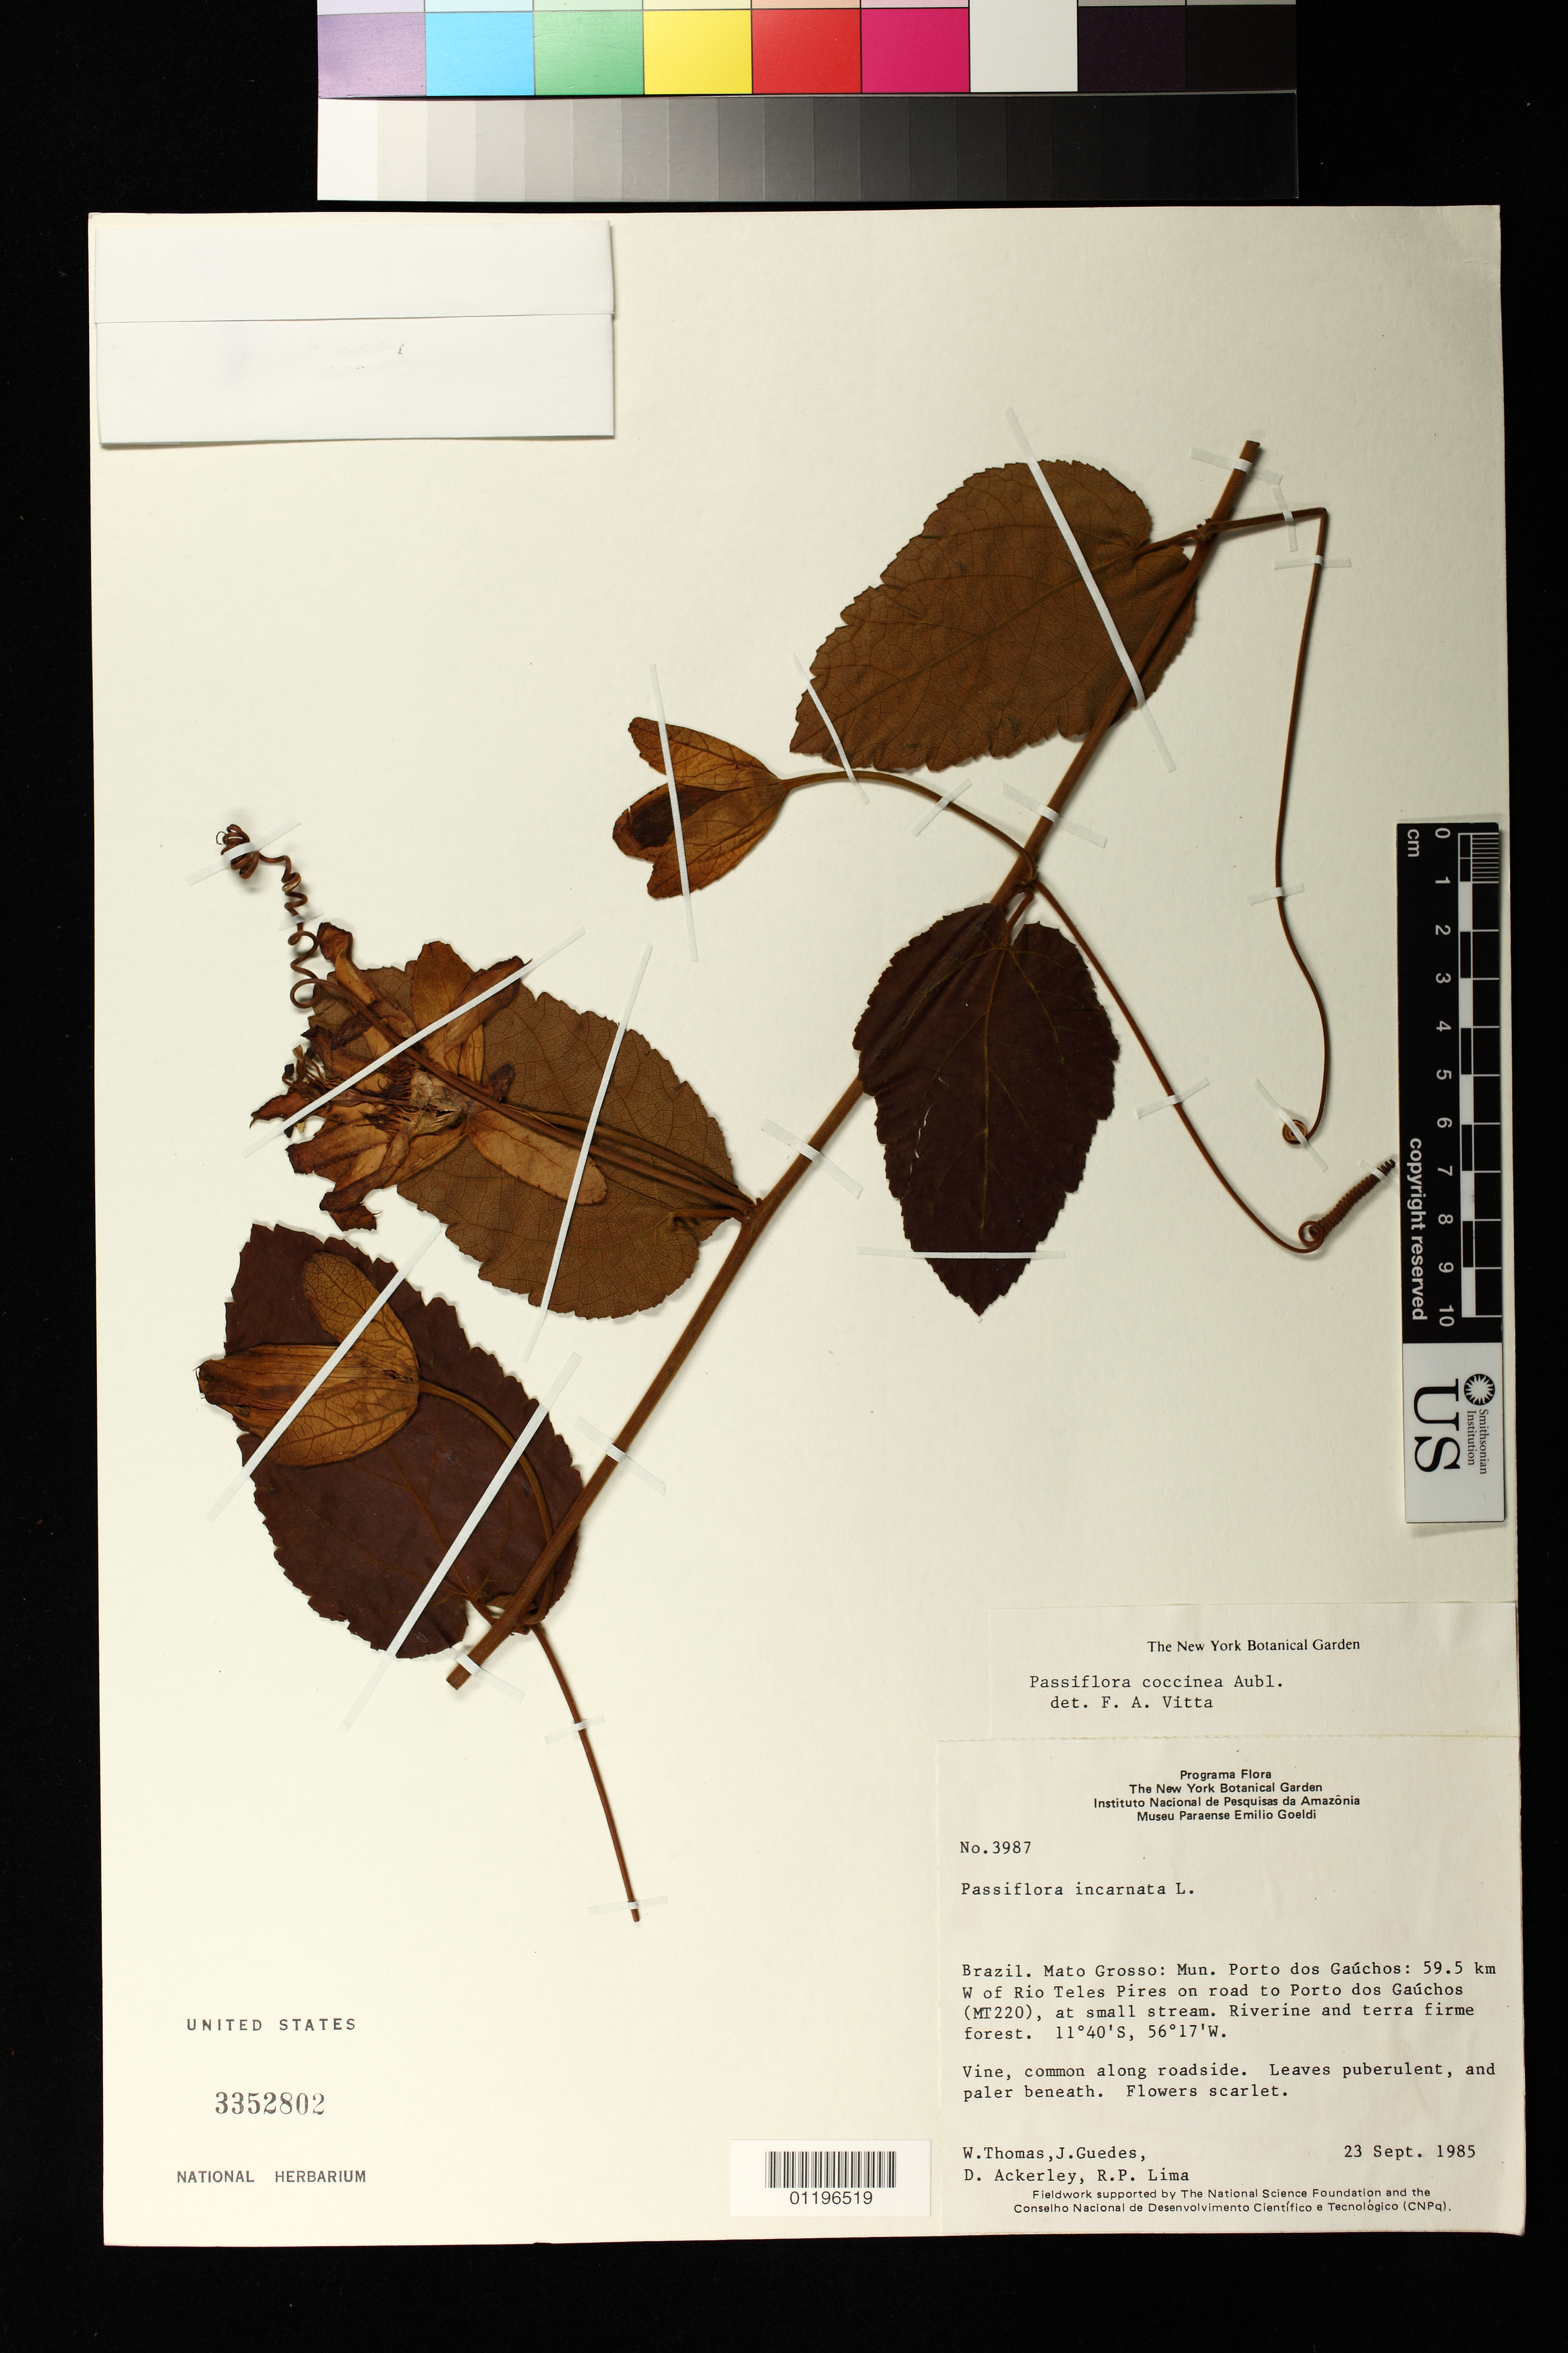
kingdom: Plantae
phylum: Tracheophyta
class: Magnoliopsida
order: Malpighiales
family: Passifloraceae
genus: Passiflora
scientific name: Passiflora coccinea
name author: Aubl.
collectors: W. Thomas, J. Guedes, D. Ackerley & R. Perreira de Lima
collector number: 3987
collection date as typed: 23 Sep 1985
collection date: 1985-09-23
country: Brazil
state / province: Mato Grosso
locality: Mato Grosso: Mun. Porto dos Gauchos: 59.5 km W of Rio Teles Pires on road to Porto dos Gauchos (MT220), at small stream.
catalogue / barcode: US 3352802